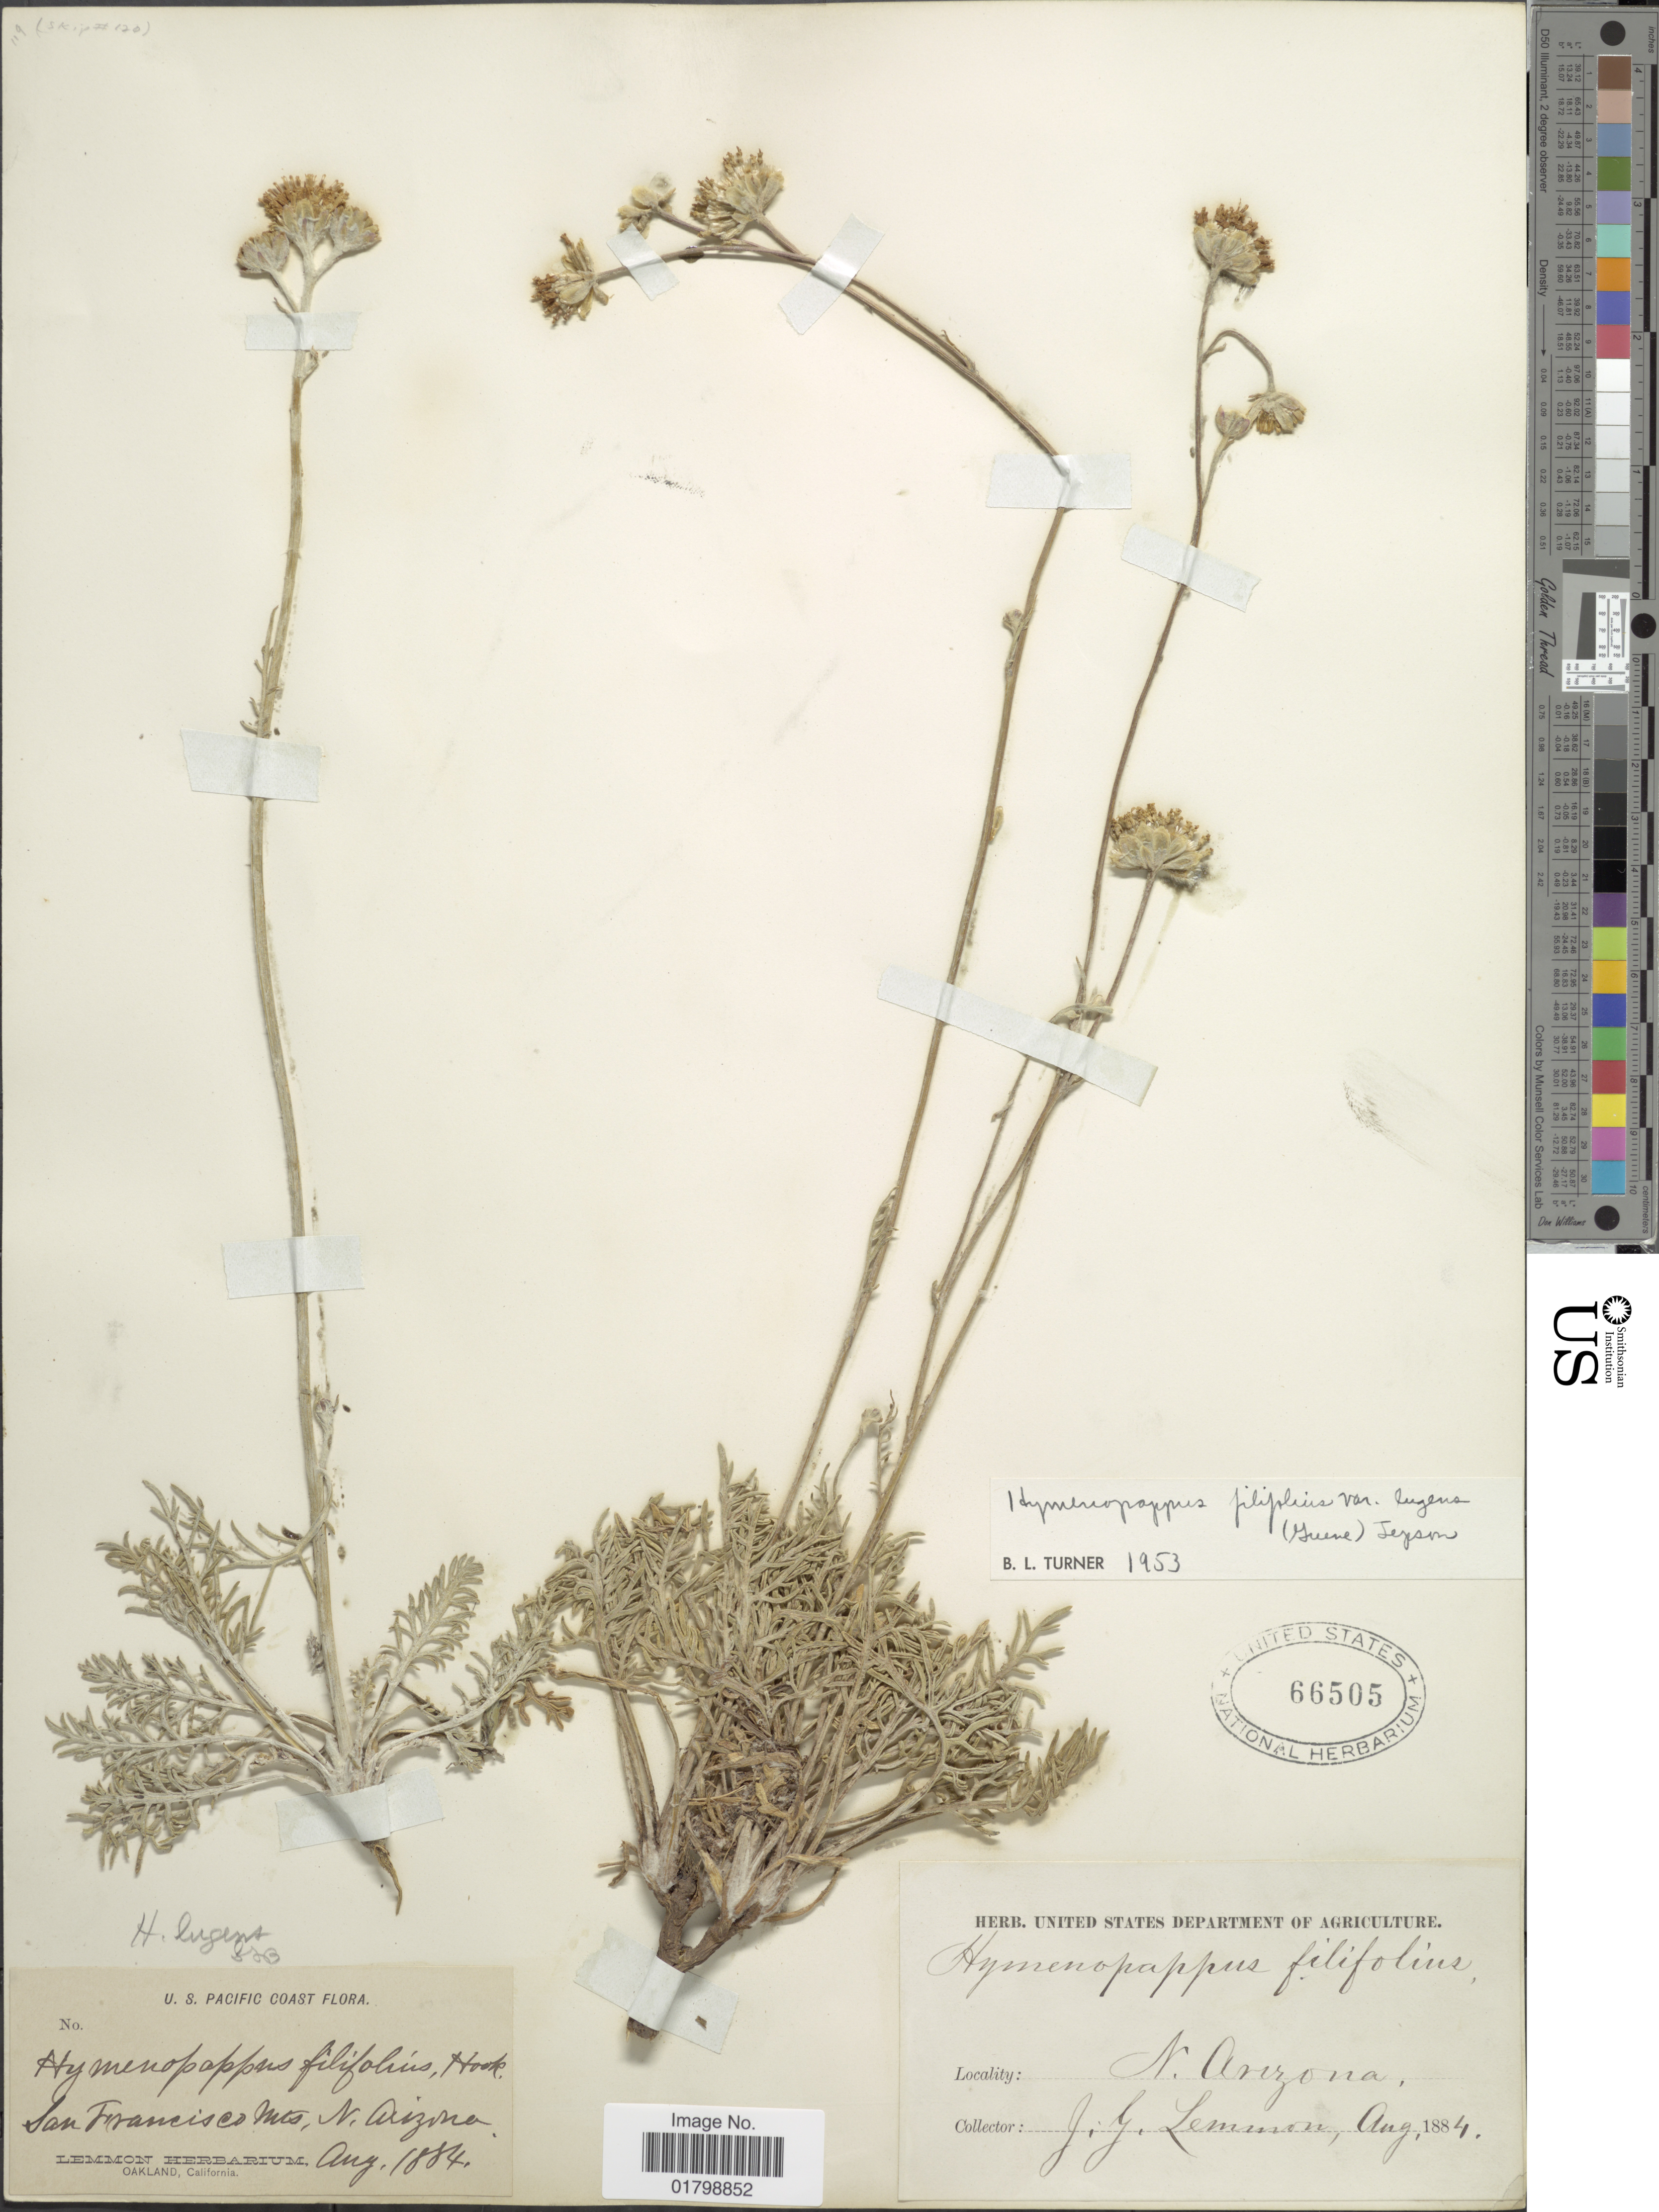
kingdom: Plantae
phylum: Tracheophyta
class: Magnoliopsida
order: Asterales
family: Asteraceae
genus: Hymenopappus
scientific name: Hymenopappus filifolius var. lugens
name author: (Greene) Jeps.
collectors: J. Lemmon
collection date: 1884-08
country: United States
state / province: Arizona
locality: San Francisco Mts., N. Arizona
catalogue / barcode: US 66505